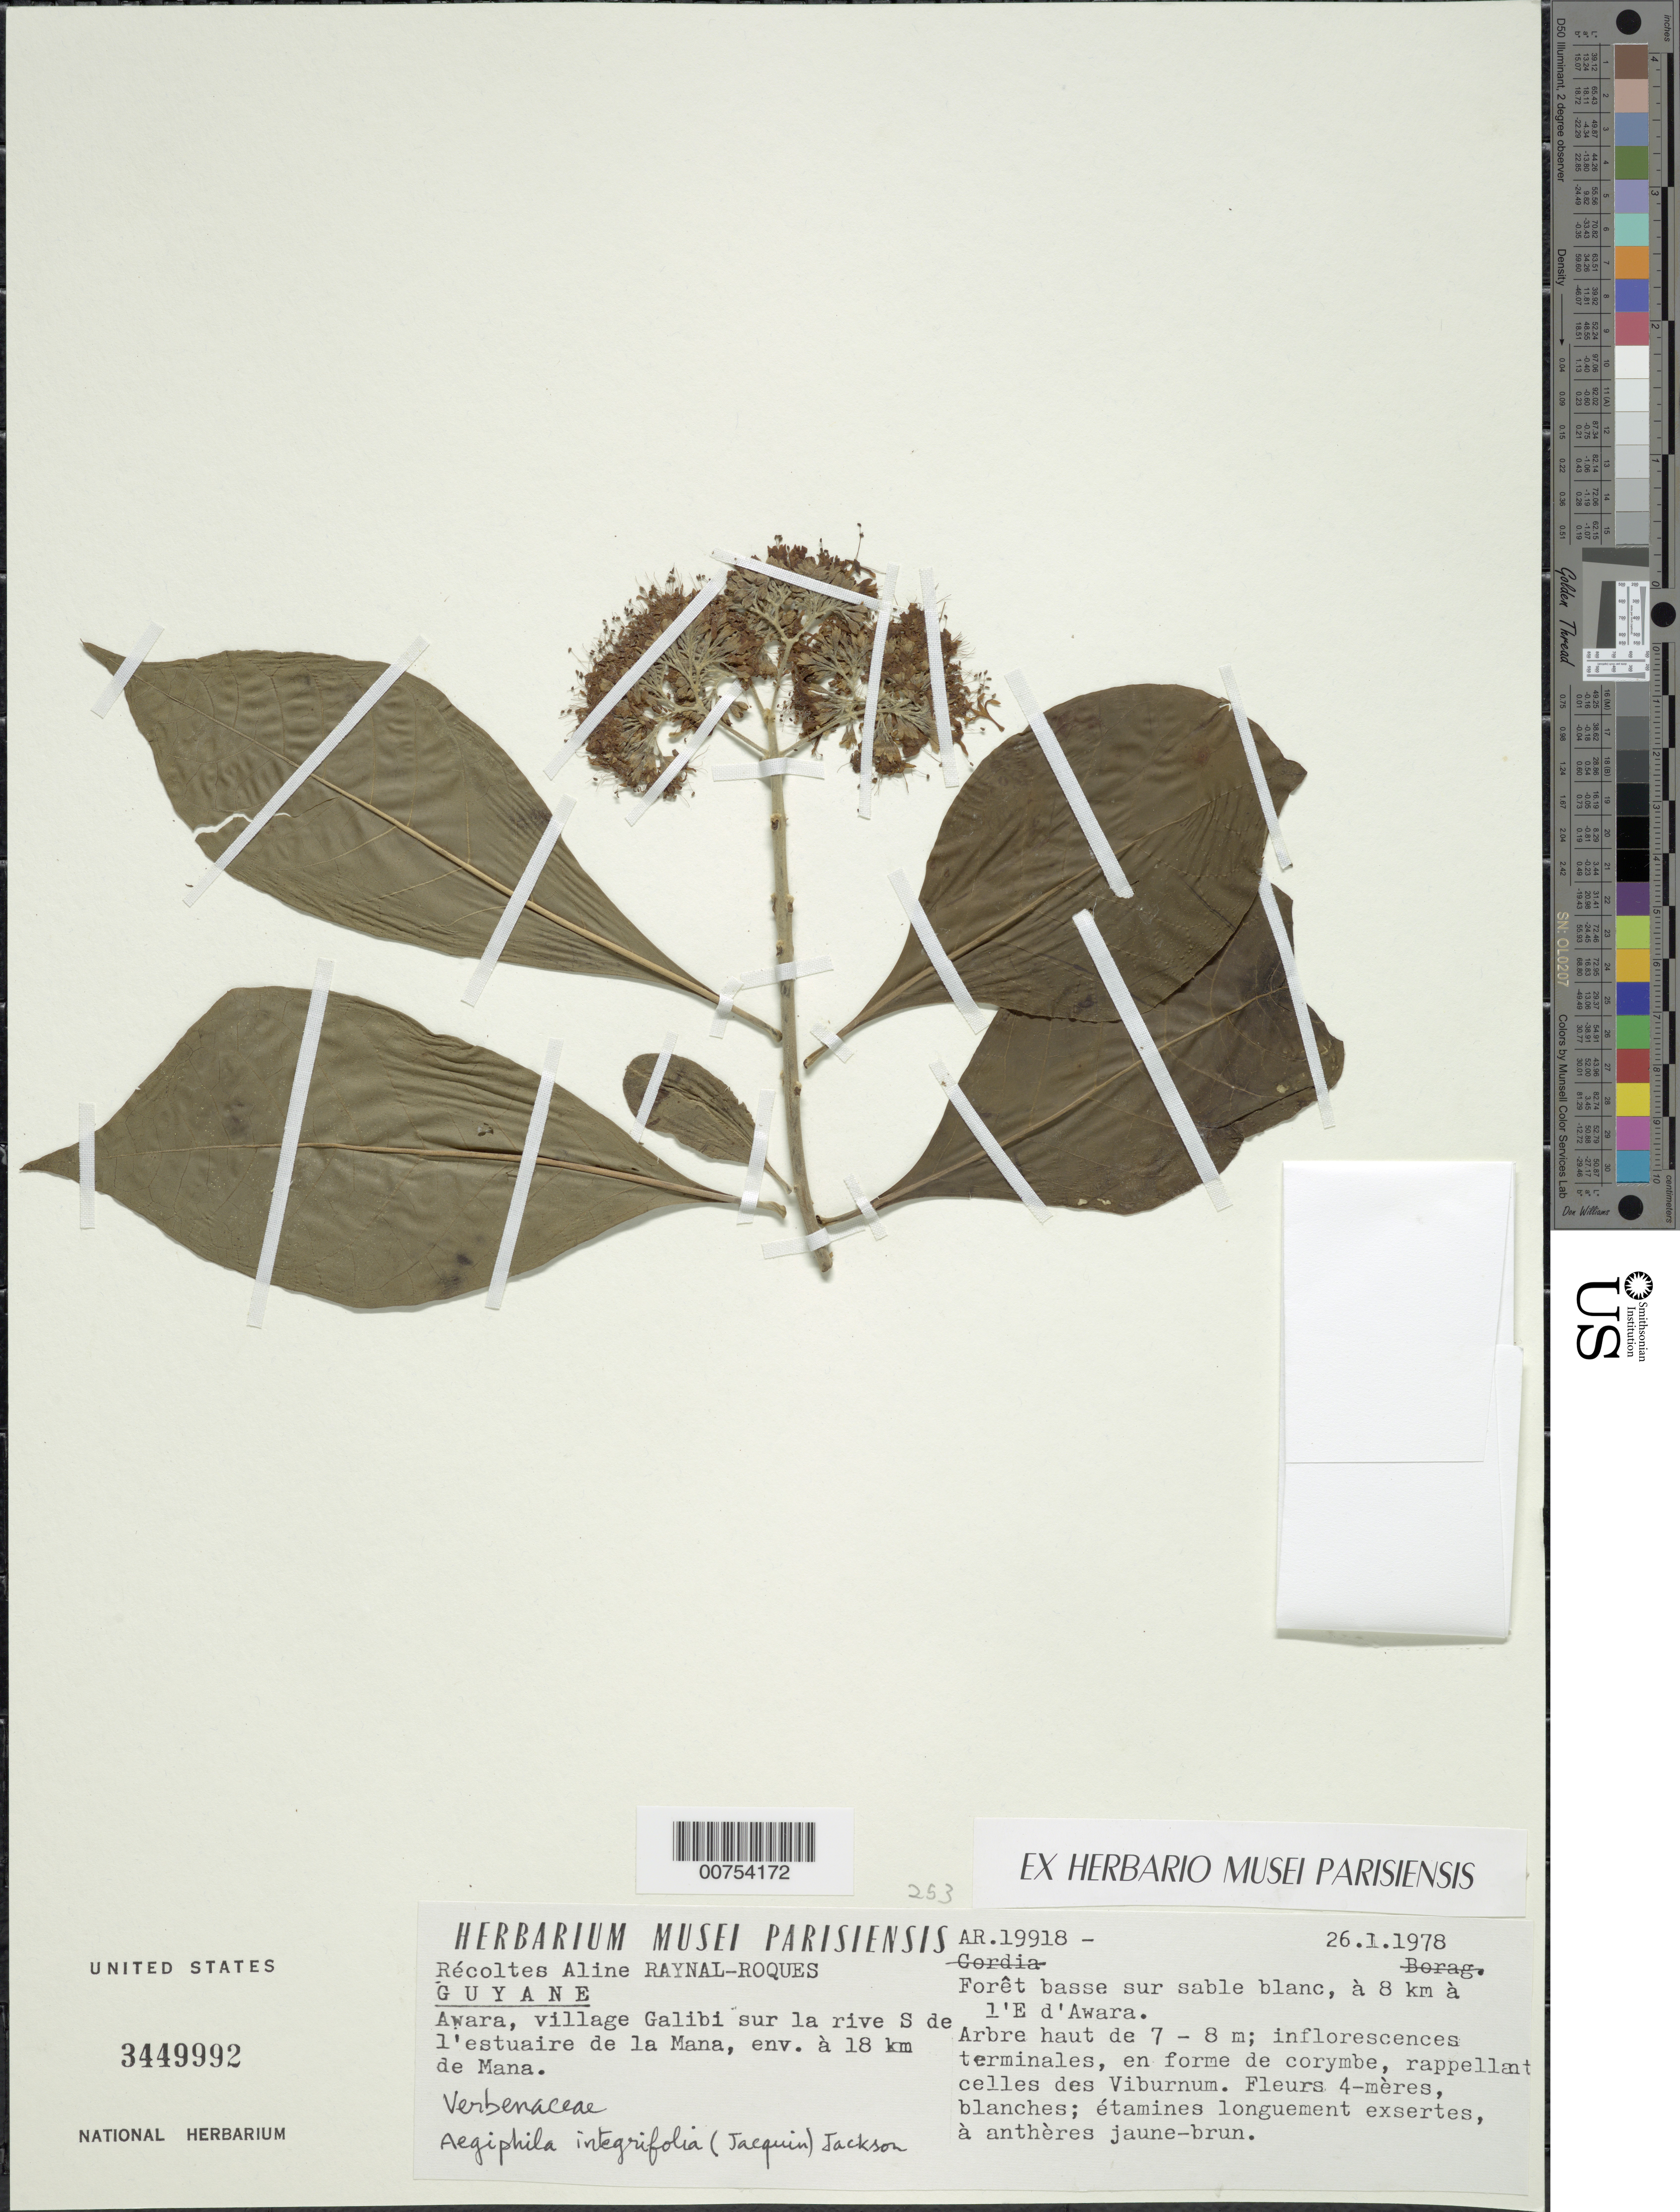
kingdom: Plantae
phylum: Tracheophyta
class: Magnoliopsida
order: Lamiales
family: Lamiaceae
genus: Aegiphila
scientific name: Aegiphila integrifolia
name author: (Jacq.) B.D. Jacks.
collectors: A. M. Raynal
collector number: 19918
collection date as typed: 26-Jan-78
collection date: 1978-01-26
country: French Guiana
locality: Village Galibi, S de l'estuaire de la Mana, 18 km de Mana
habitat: Low forest on white sand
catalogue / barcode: US 3449992